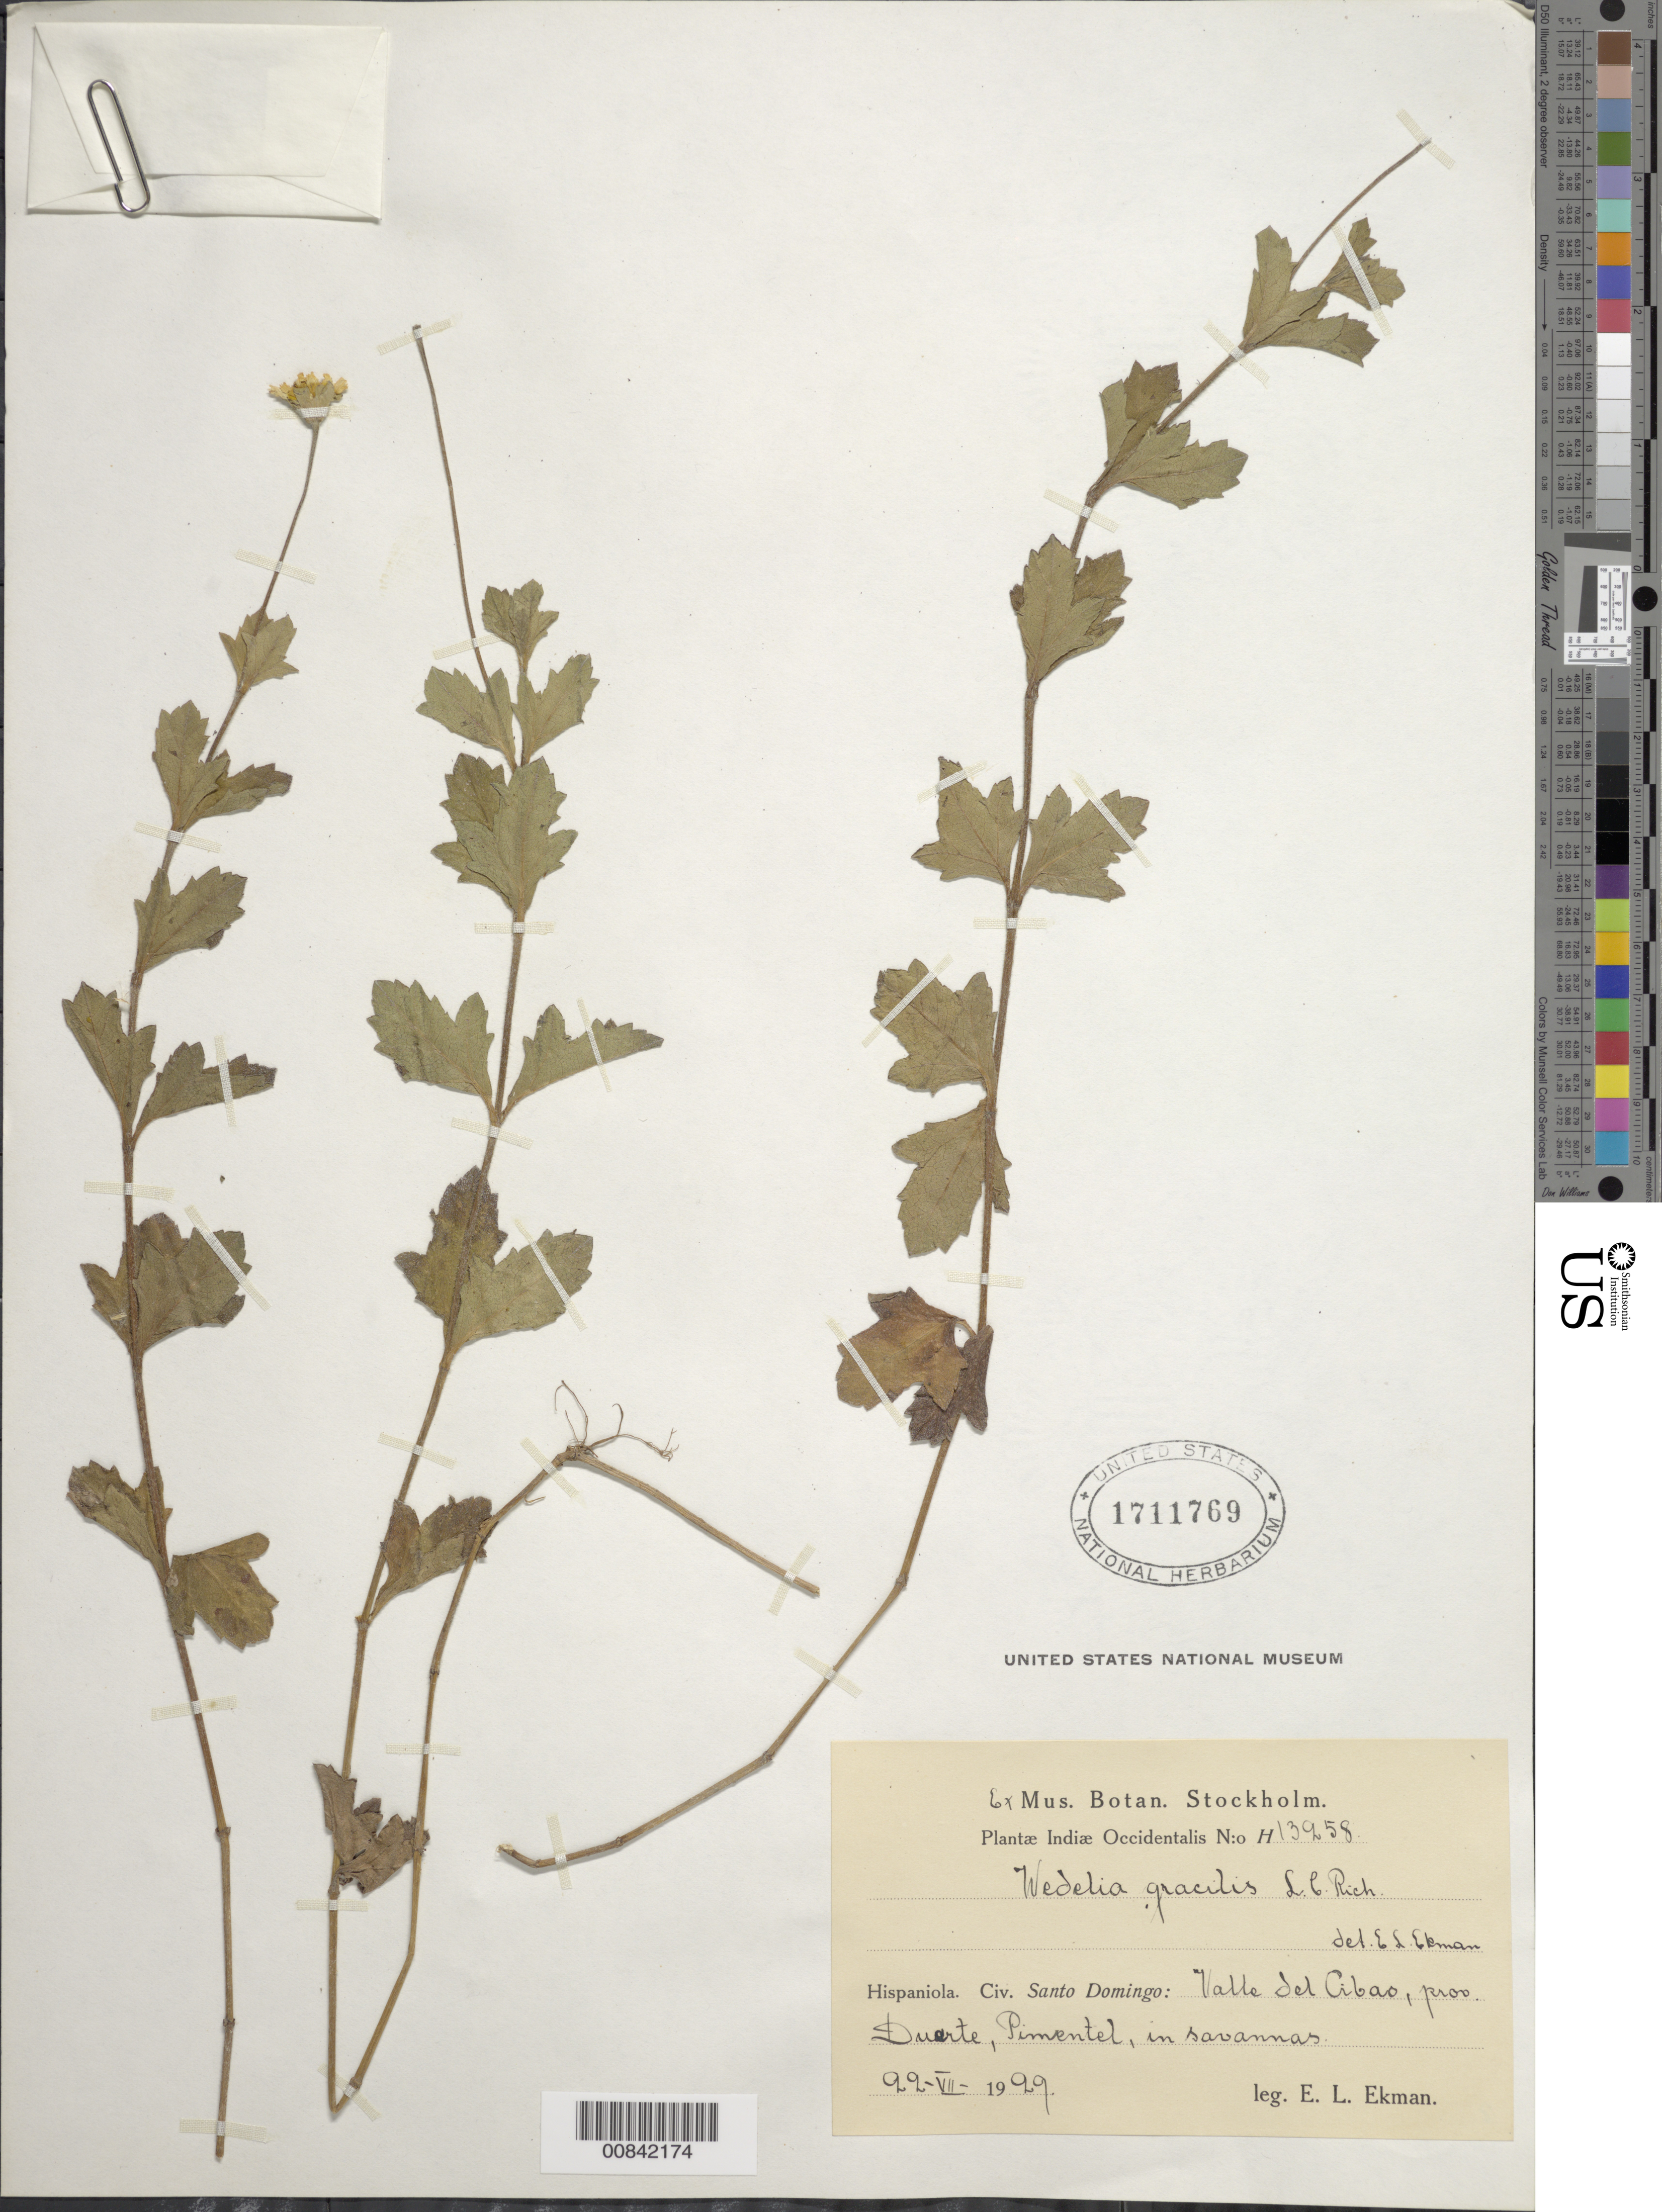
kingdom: Plantae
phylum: Tracheophyta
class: Magnoliopsida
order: Asterales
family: Asteraceae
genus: Sphagneticola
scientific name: Sphagneticola gracilis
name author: (Rich.) Pruski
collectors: E. L. Ekman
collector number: H 13258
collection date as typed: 22 Jul 1929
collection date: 1929-07-22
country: Dominican Republic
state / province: Duarte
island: Hispaniola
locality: Valle del Cibao, Pimentel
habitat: Savannas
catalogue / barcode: US 1711769